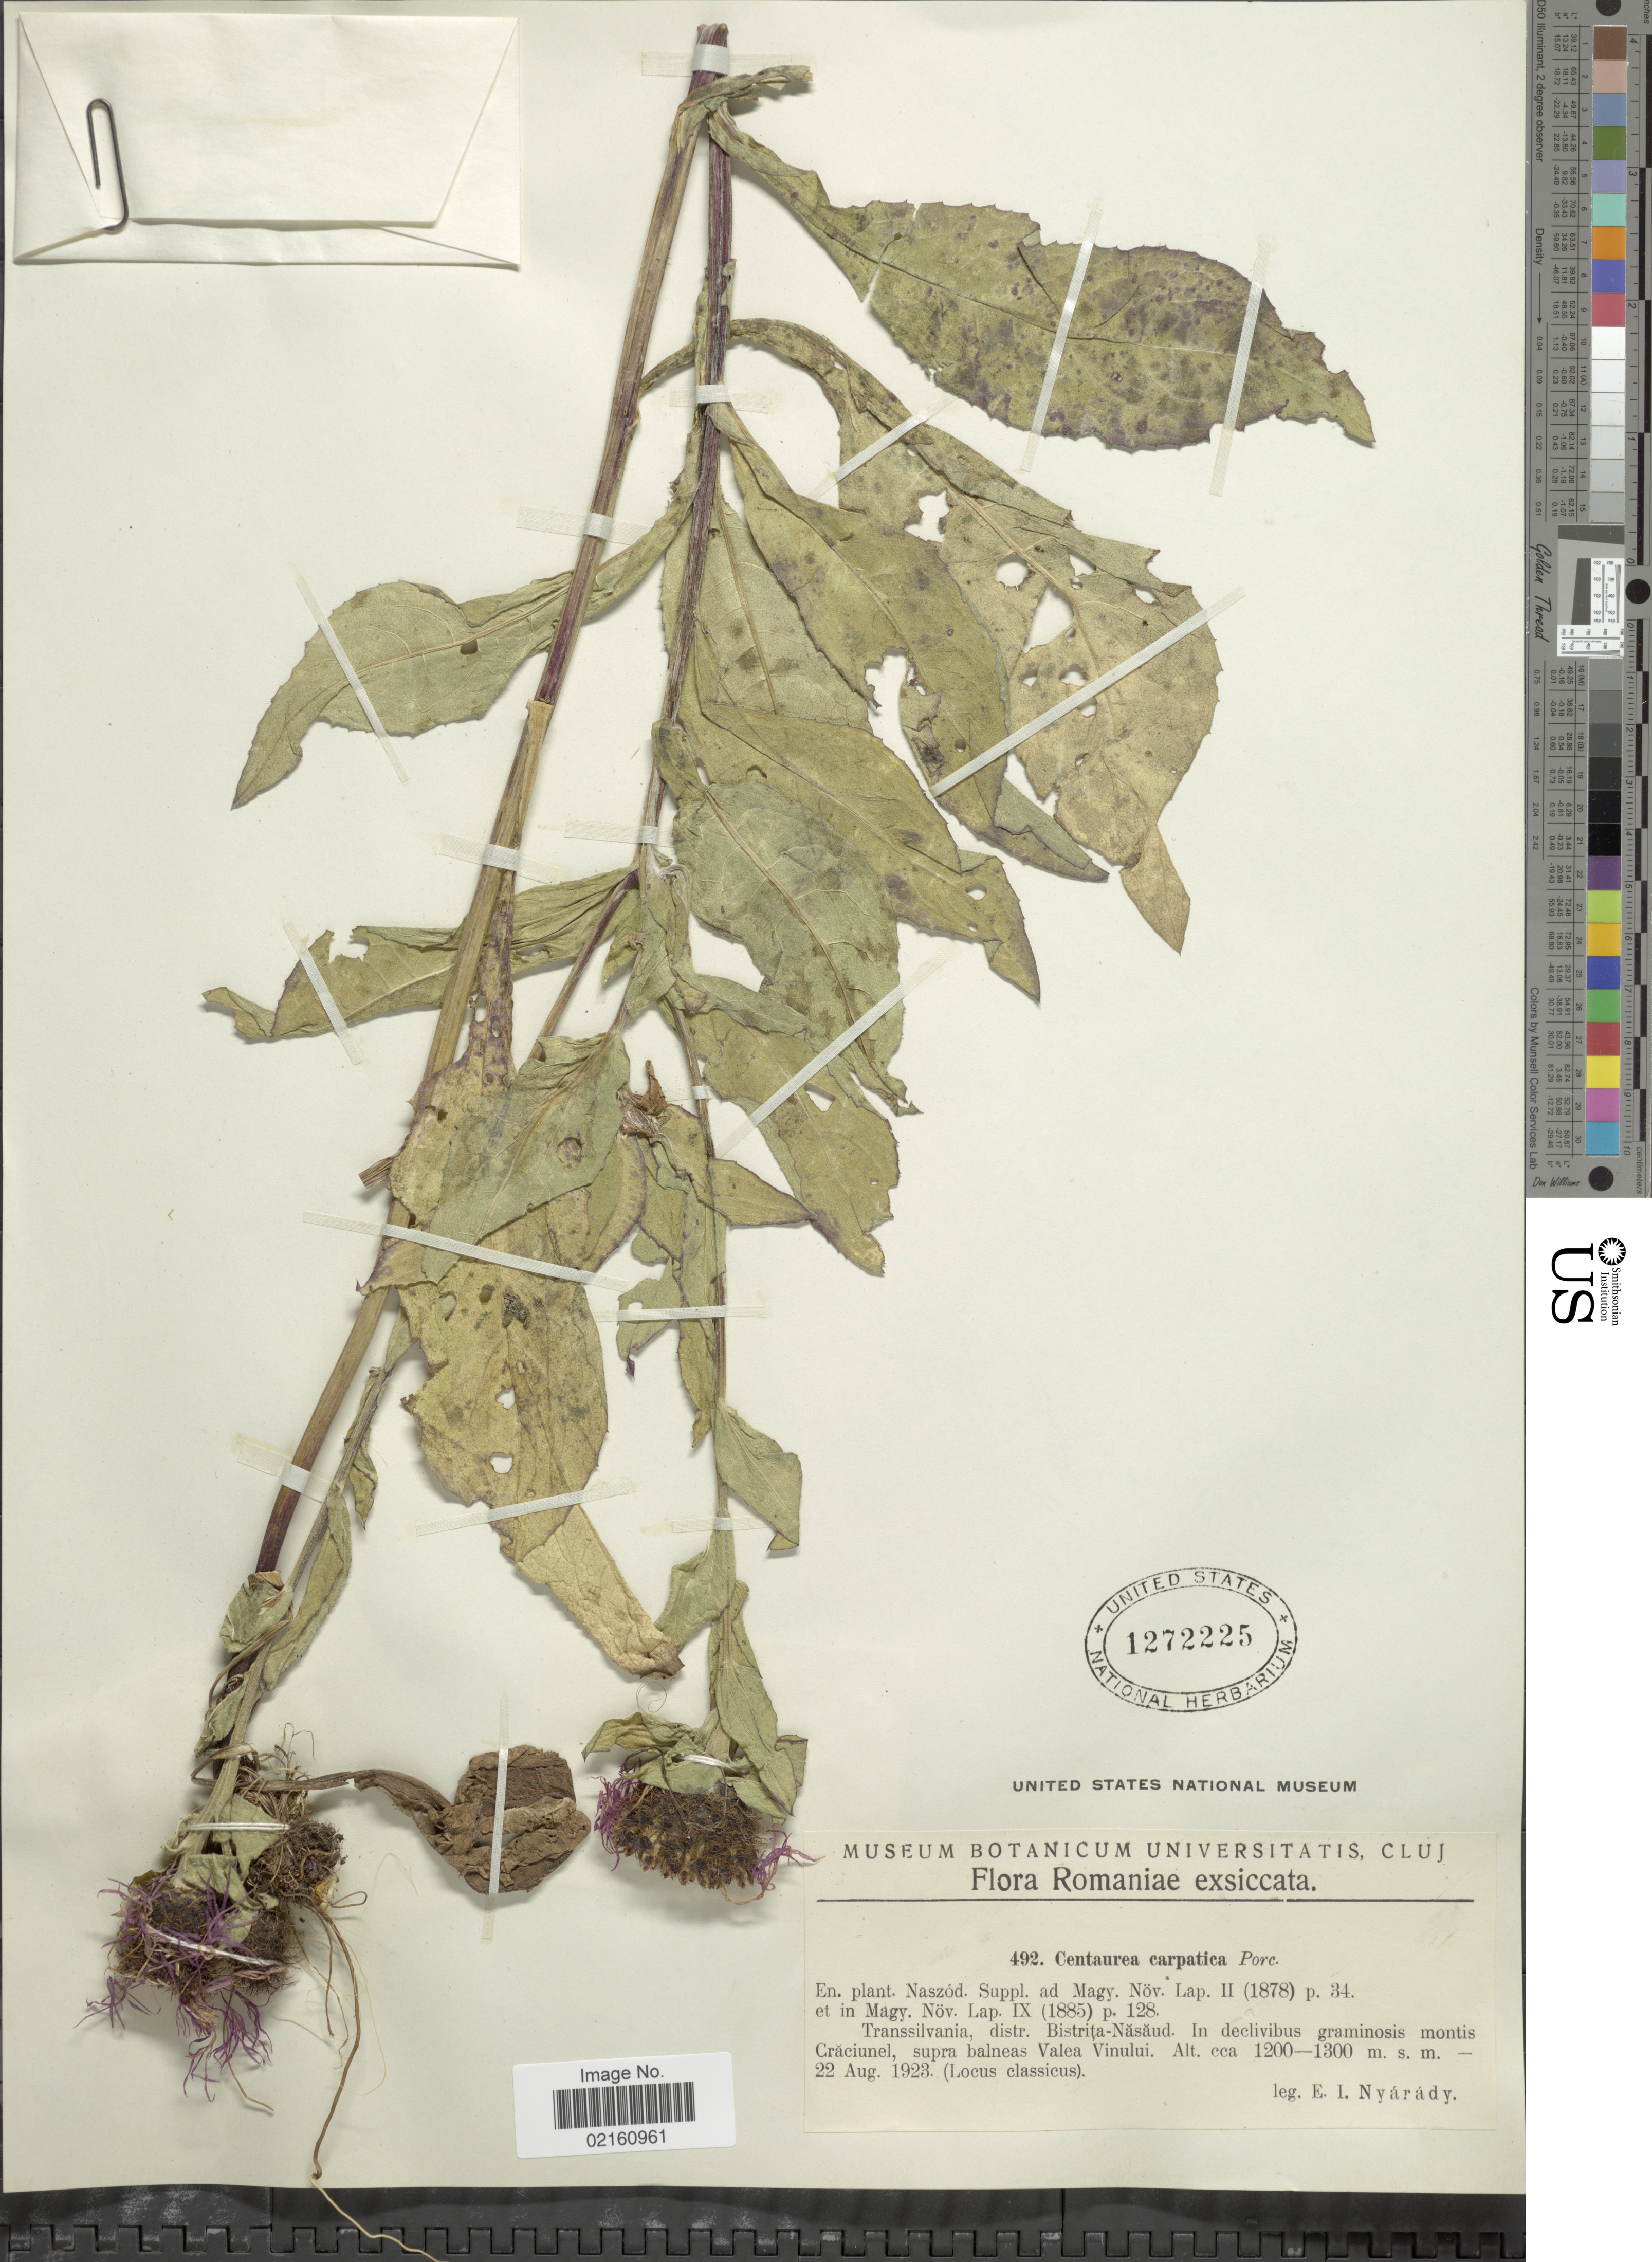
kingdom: Plantae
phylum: Tracheophyta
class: Magnoliopsida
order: Asterales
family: Asteraceae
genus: Centaurea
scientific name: Centaurea phrygia subsp. carpatica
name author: Dostál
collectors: E. Nyárády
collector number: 492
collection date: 1923-08-22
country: Romania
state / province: Bistrita-Nasaud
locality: Transsilvania, montis Graciunel, supra balneas Valea Vinului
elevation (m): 1200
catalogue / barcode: US 1272225